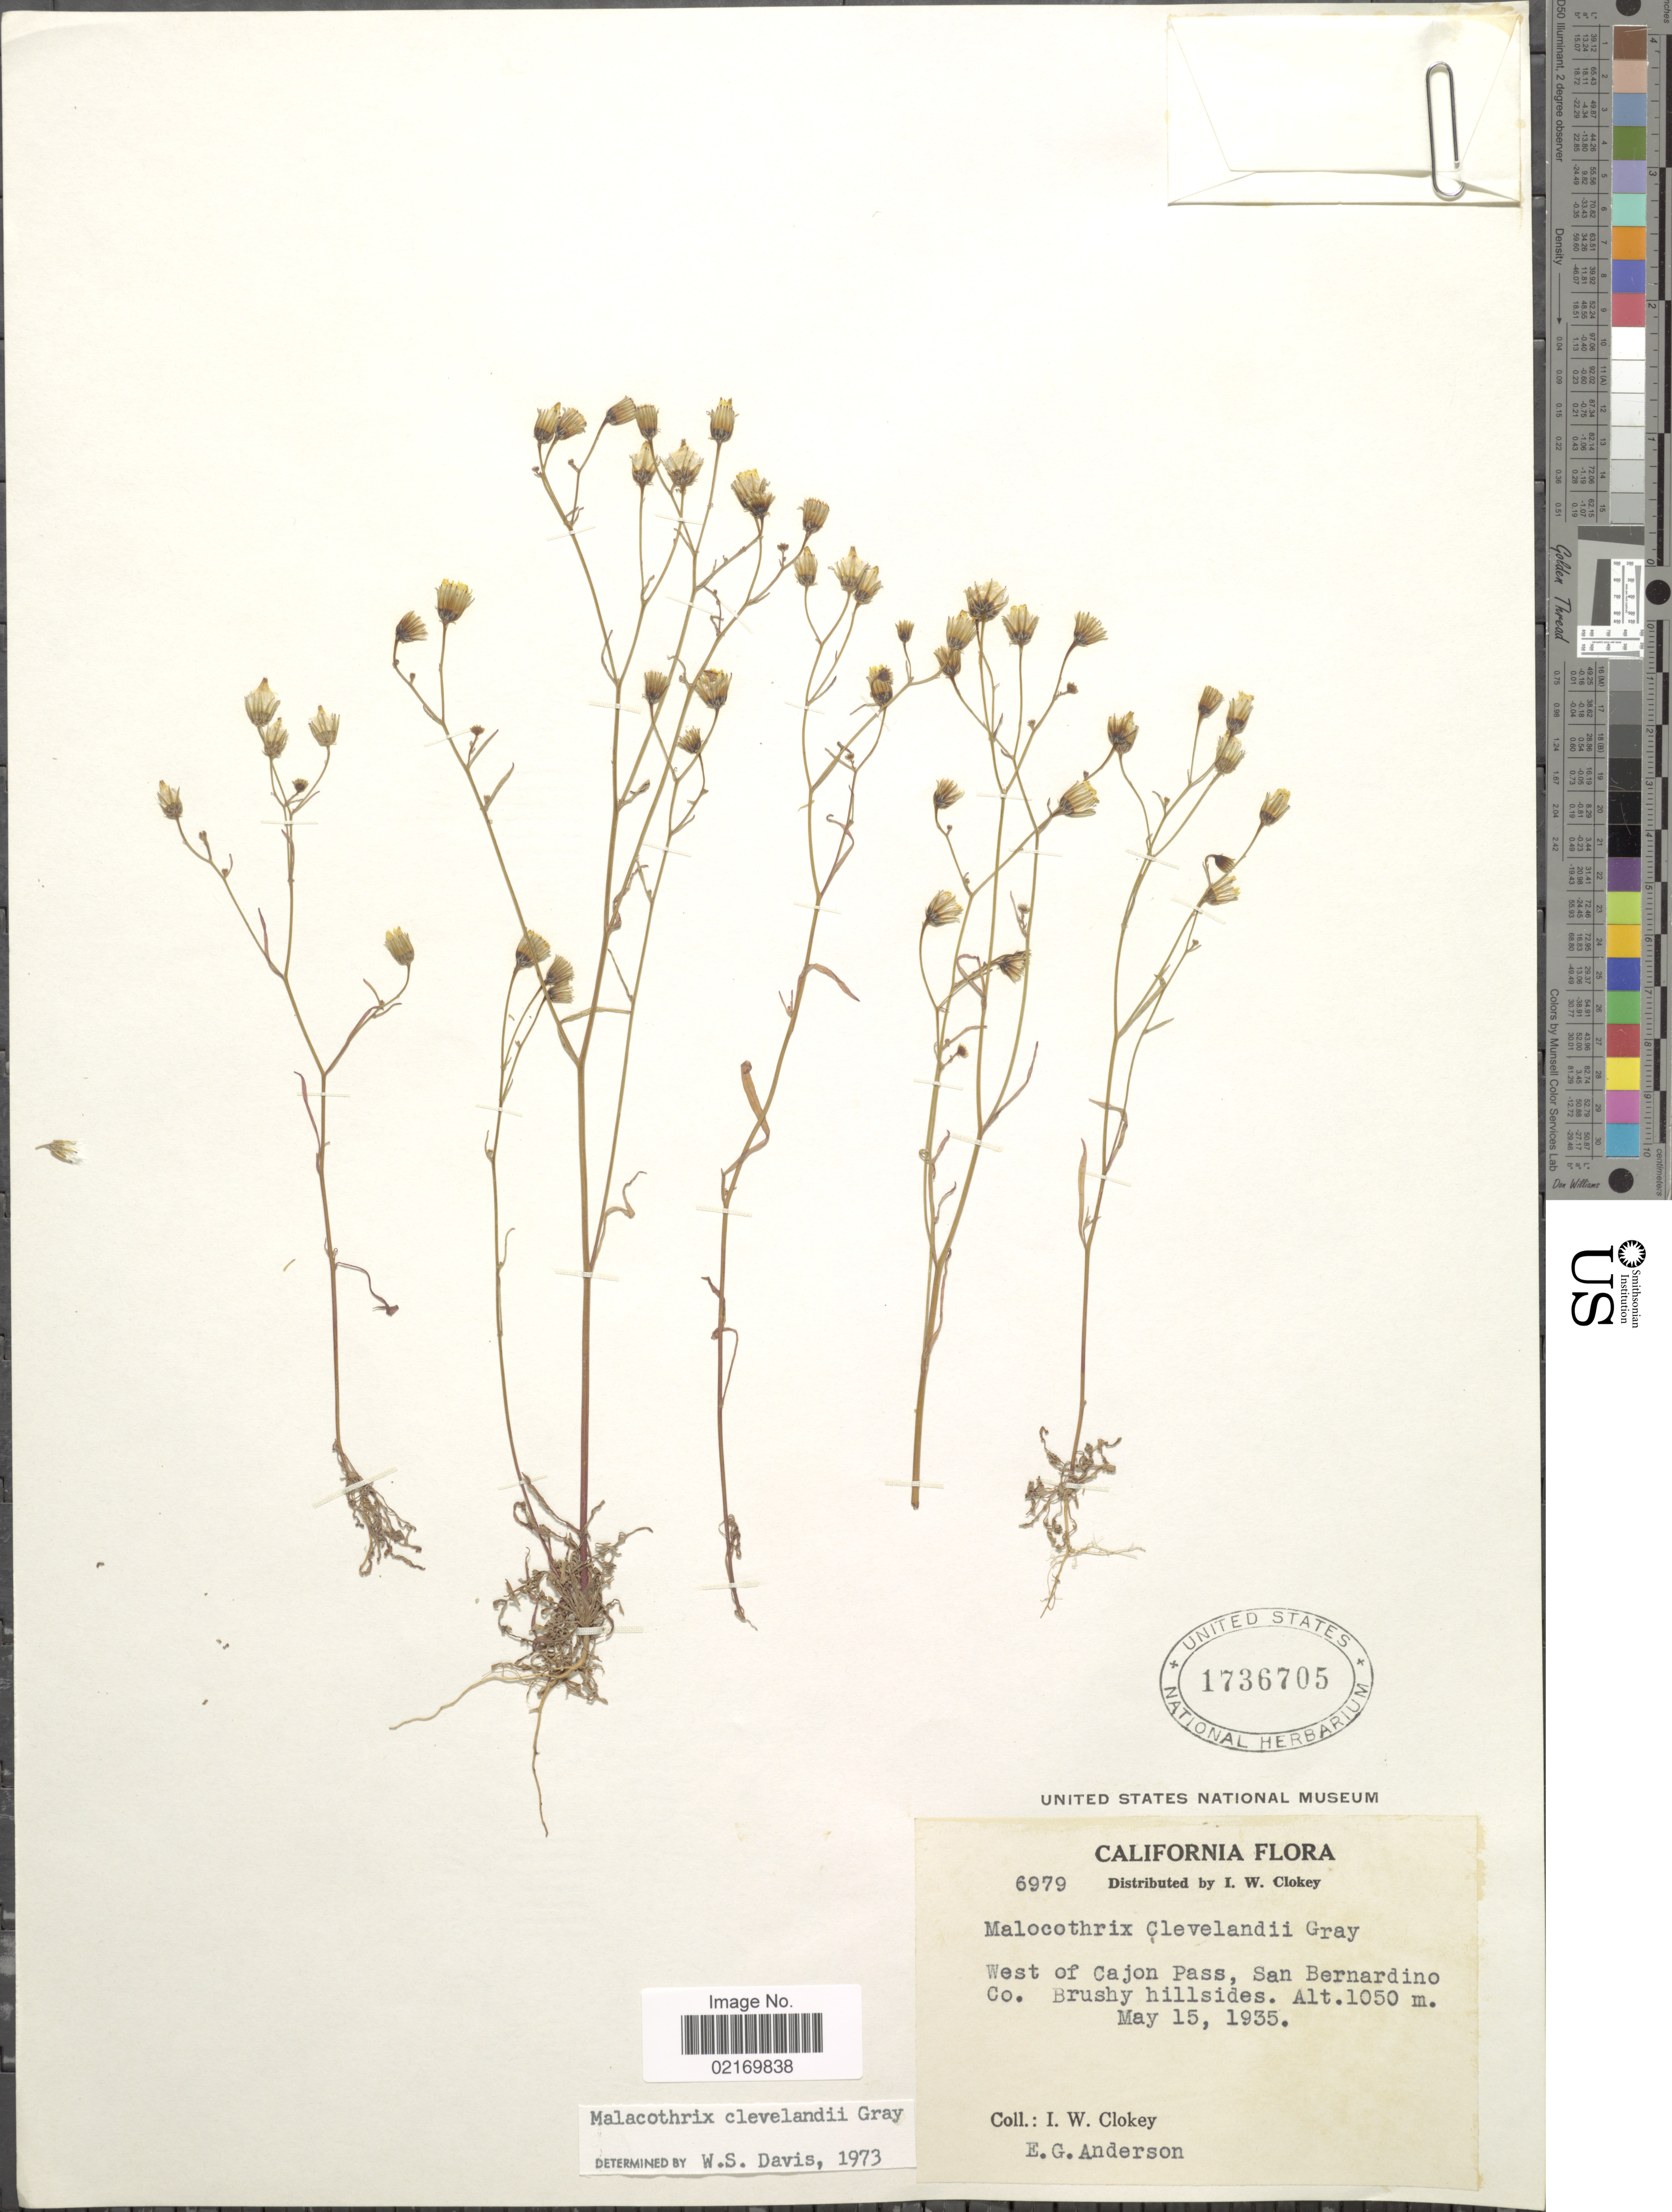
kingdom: Plantae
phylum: Tracheophyta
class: Magnoliopsida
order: Asterales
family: Asteraceae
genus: Malacothrix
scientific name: Malacothrix clevelandii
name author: A. Gray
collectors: I. W. Clokey & E. G. Anderson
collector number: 6979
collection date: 1935-05-15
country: United States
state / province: California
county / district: San Bernardino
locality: West of Cajon Pass, San Berbardino Co.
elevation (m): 1050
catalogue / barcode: US 1736705